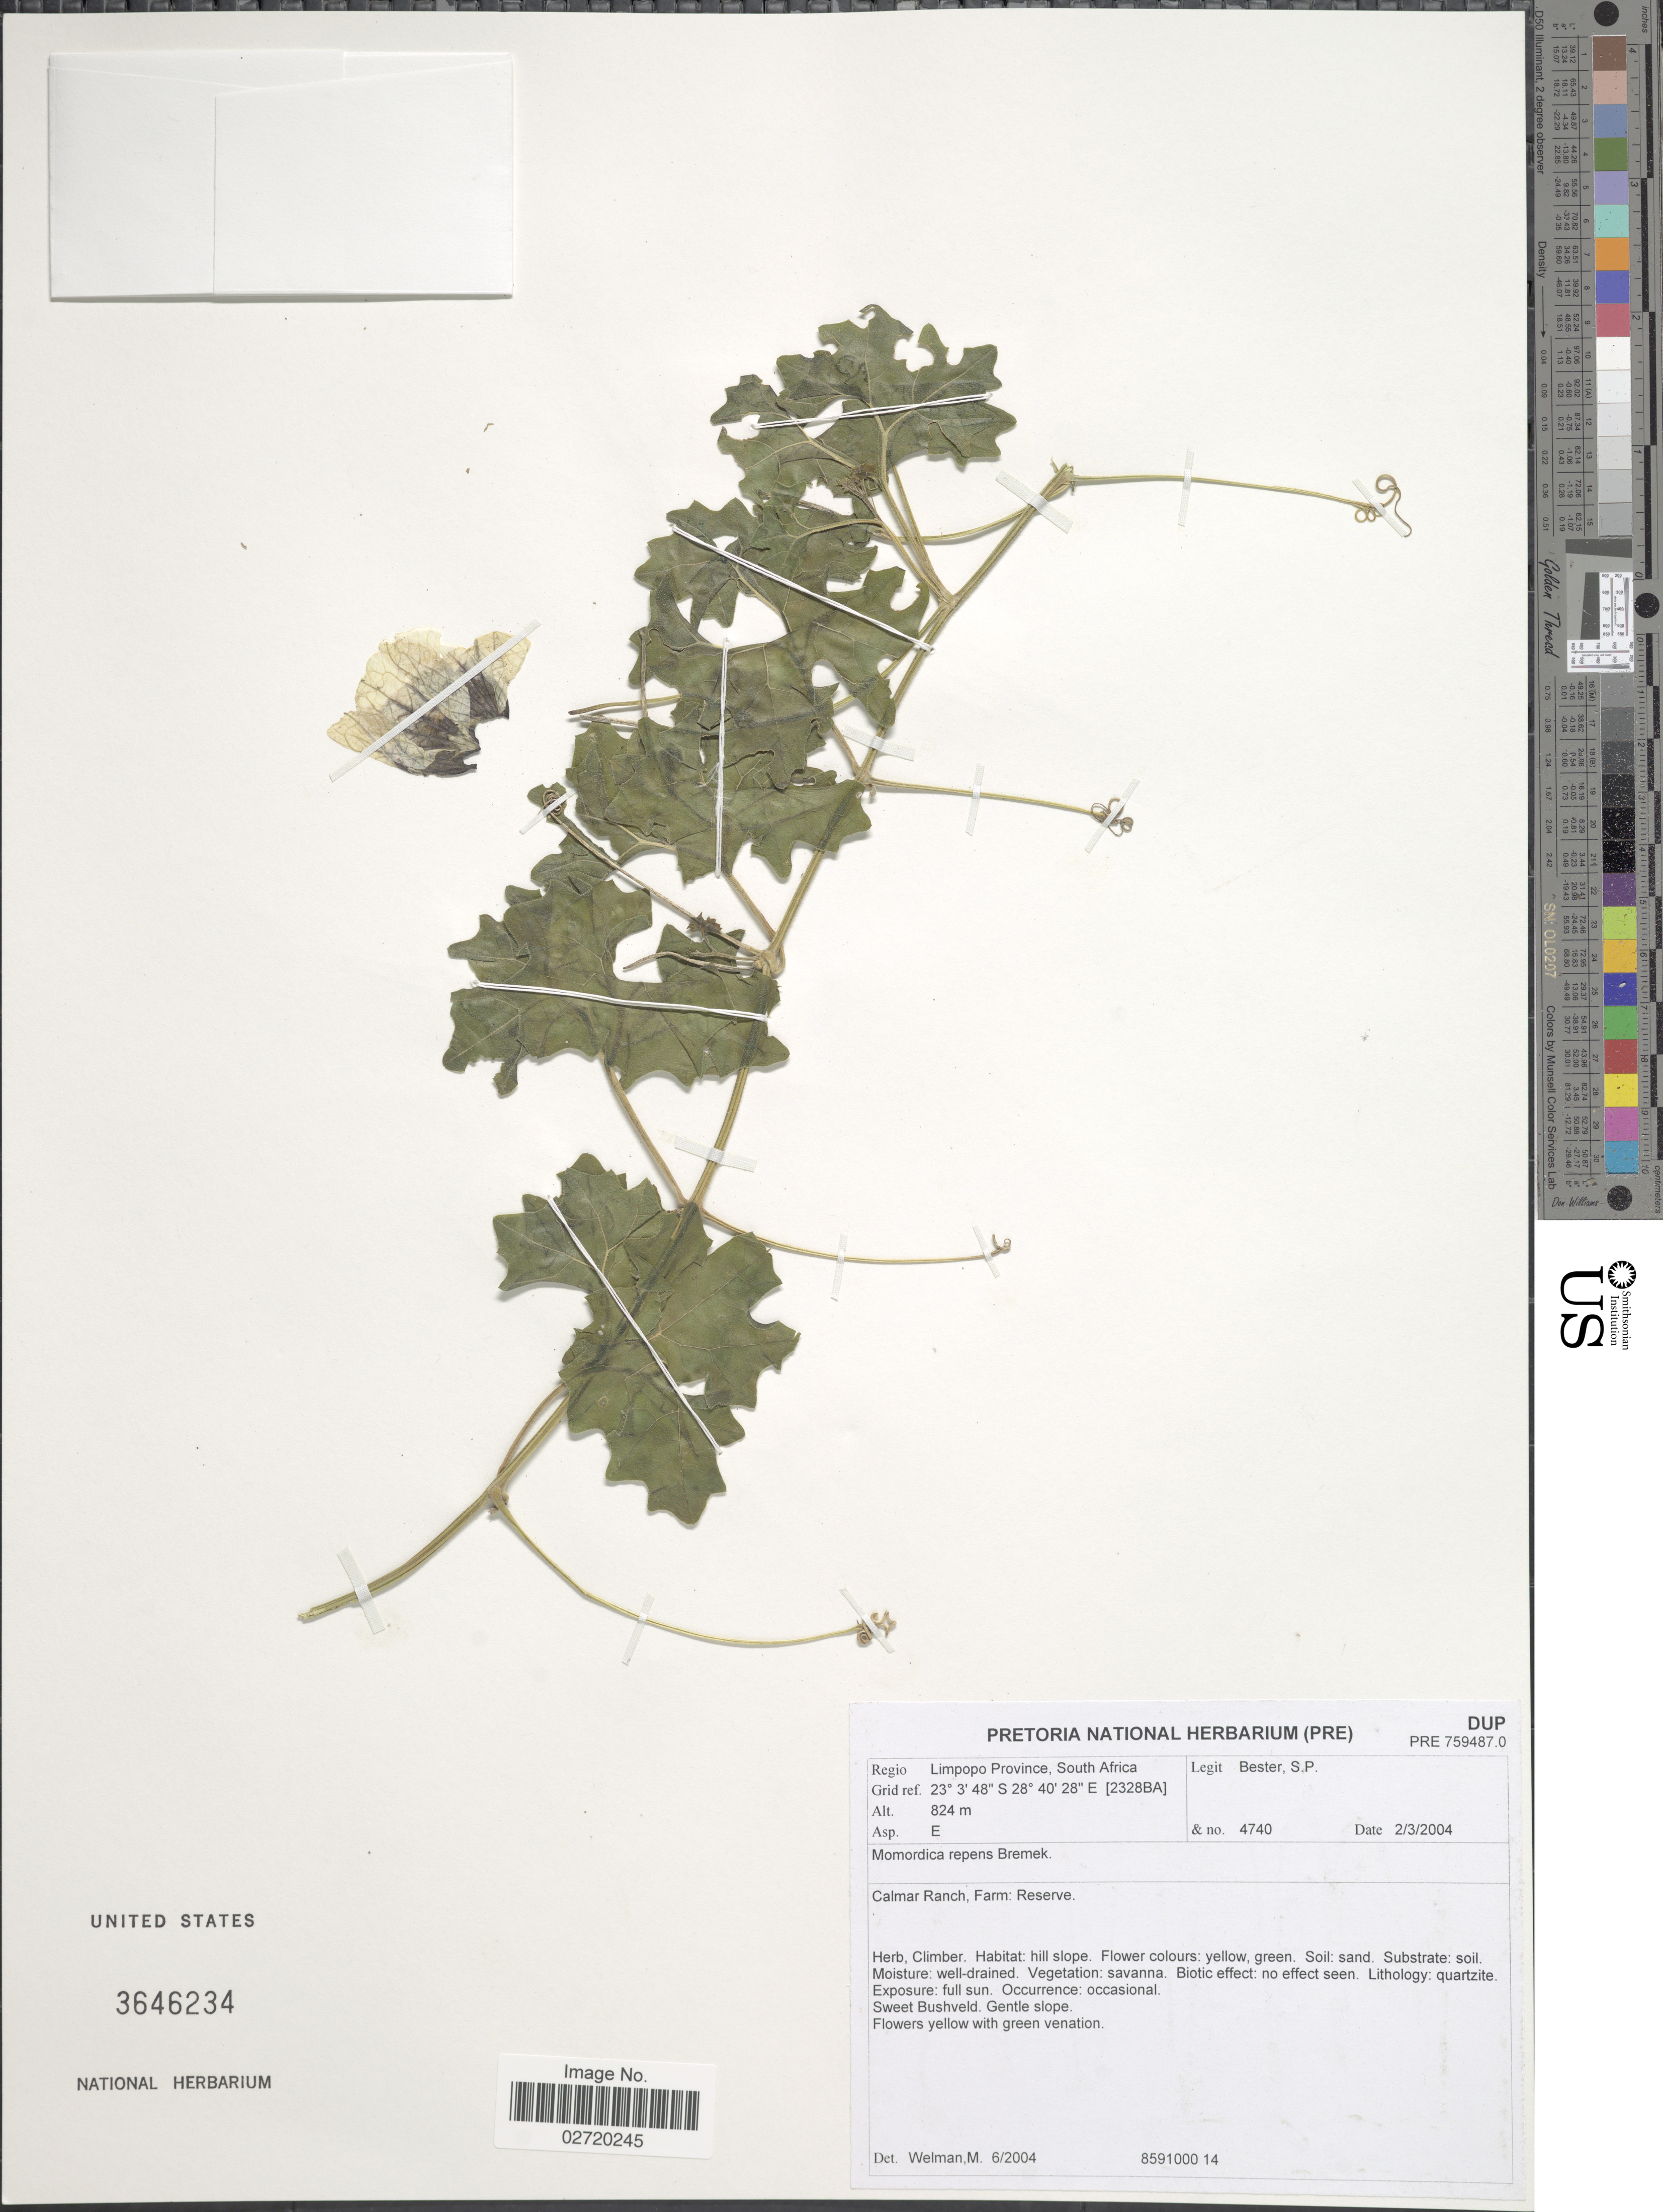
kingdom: Plantae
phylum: Tracheophyta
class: Magnoliopsida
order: Cucurbitales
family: Cucurbitaceae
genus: Momordica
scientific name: Momordica repens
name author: Bremek.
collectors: S. Bester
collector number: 4740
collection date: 2004-03-02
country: South Africa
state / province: Limpopo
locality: Regio Limpopo Province, South Africa, Calmar Ranch, Farm: Reserve, Grid ref.: [2328BA]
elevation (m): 824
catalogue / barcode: US 3646234